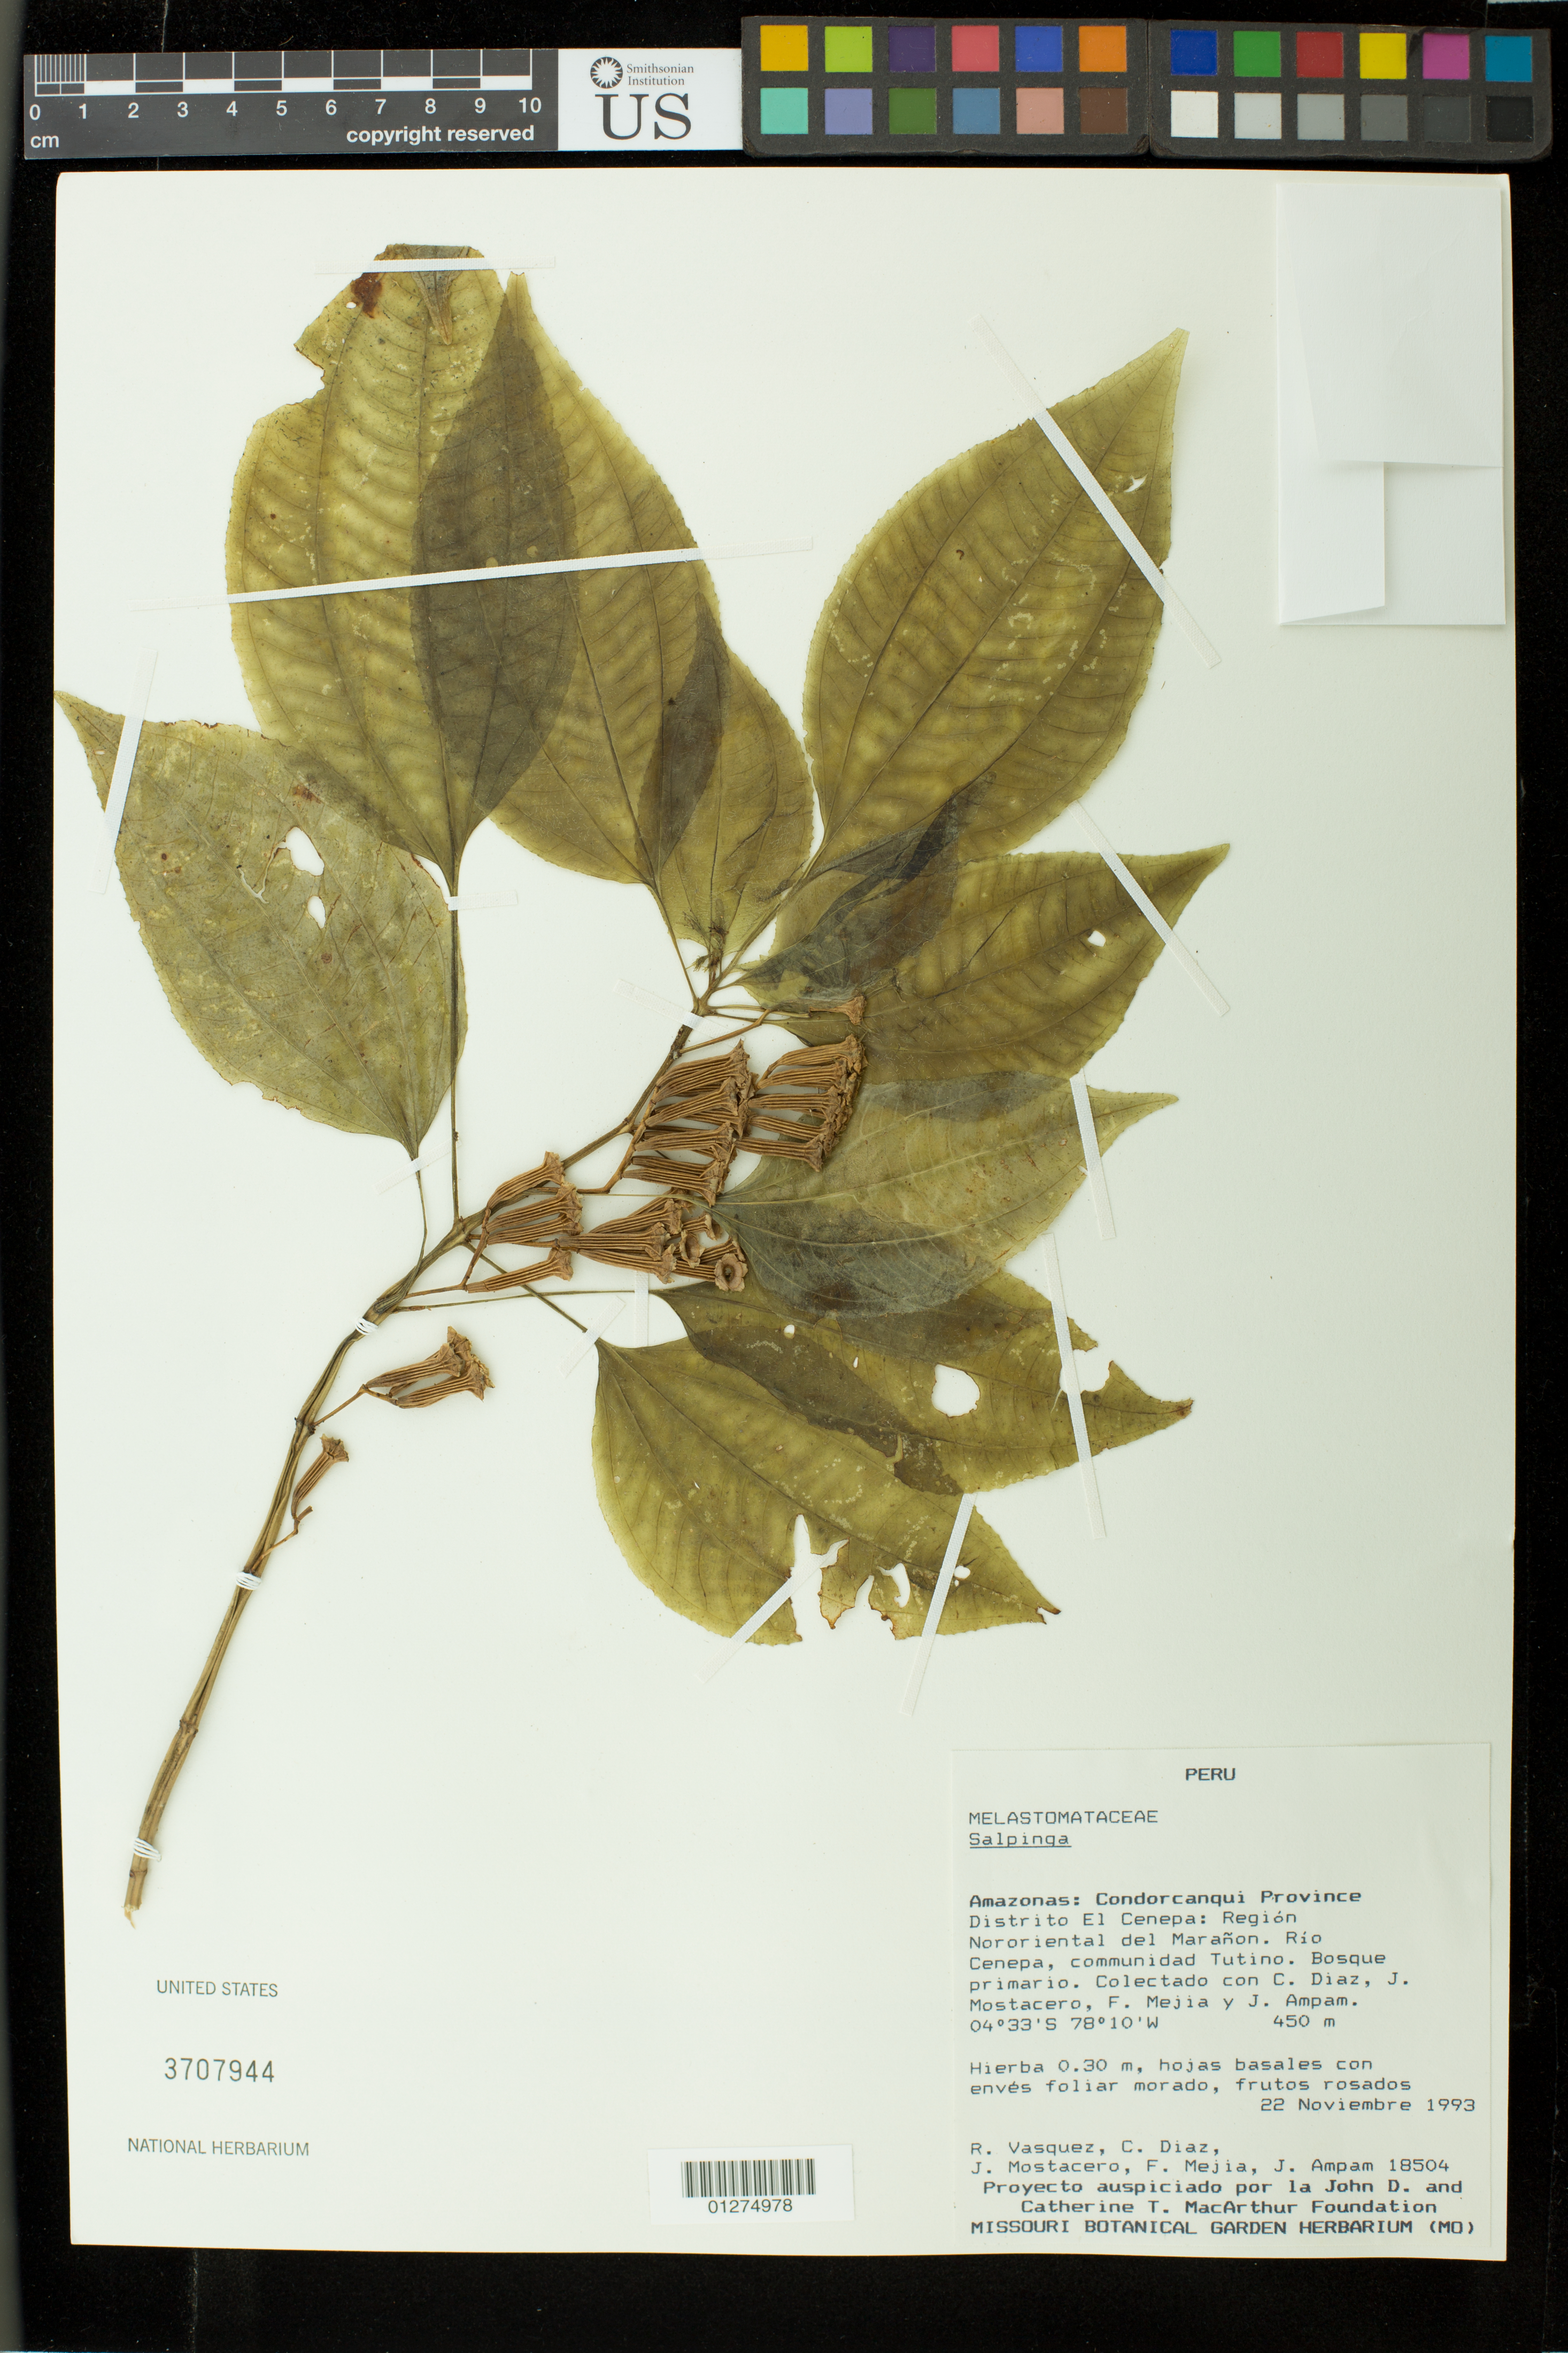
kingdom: Plantae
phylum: Tracheophyta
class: Magnoliopsida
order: Myrtales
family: Melastomataceae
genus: Salpinga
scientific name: Salpinga sp.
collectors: R. Vásquez, C. Díaz, J. Mostacero, F. Mejia & J. Ampam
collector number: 18504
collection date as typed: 22 Nov 1993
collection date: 1993-11-22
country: Peru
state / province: Amazonas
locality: Prov. Condorcanqui, dtto. El Cenepa: región nororiental del Marañon, Río Cenepa, communidad Tutino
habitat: bosque primario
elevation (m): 450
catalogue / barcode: US 3707944